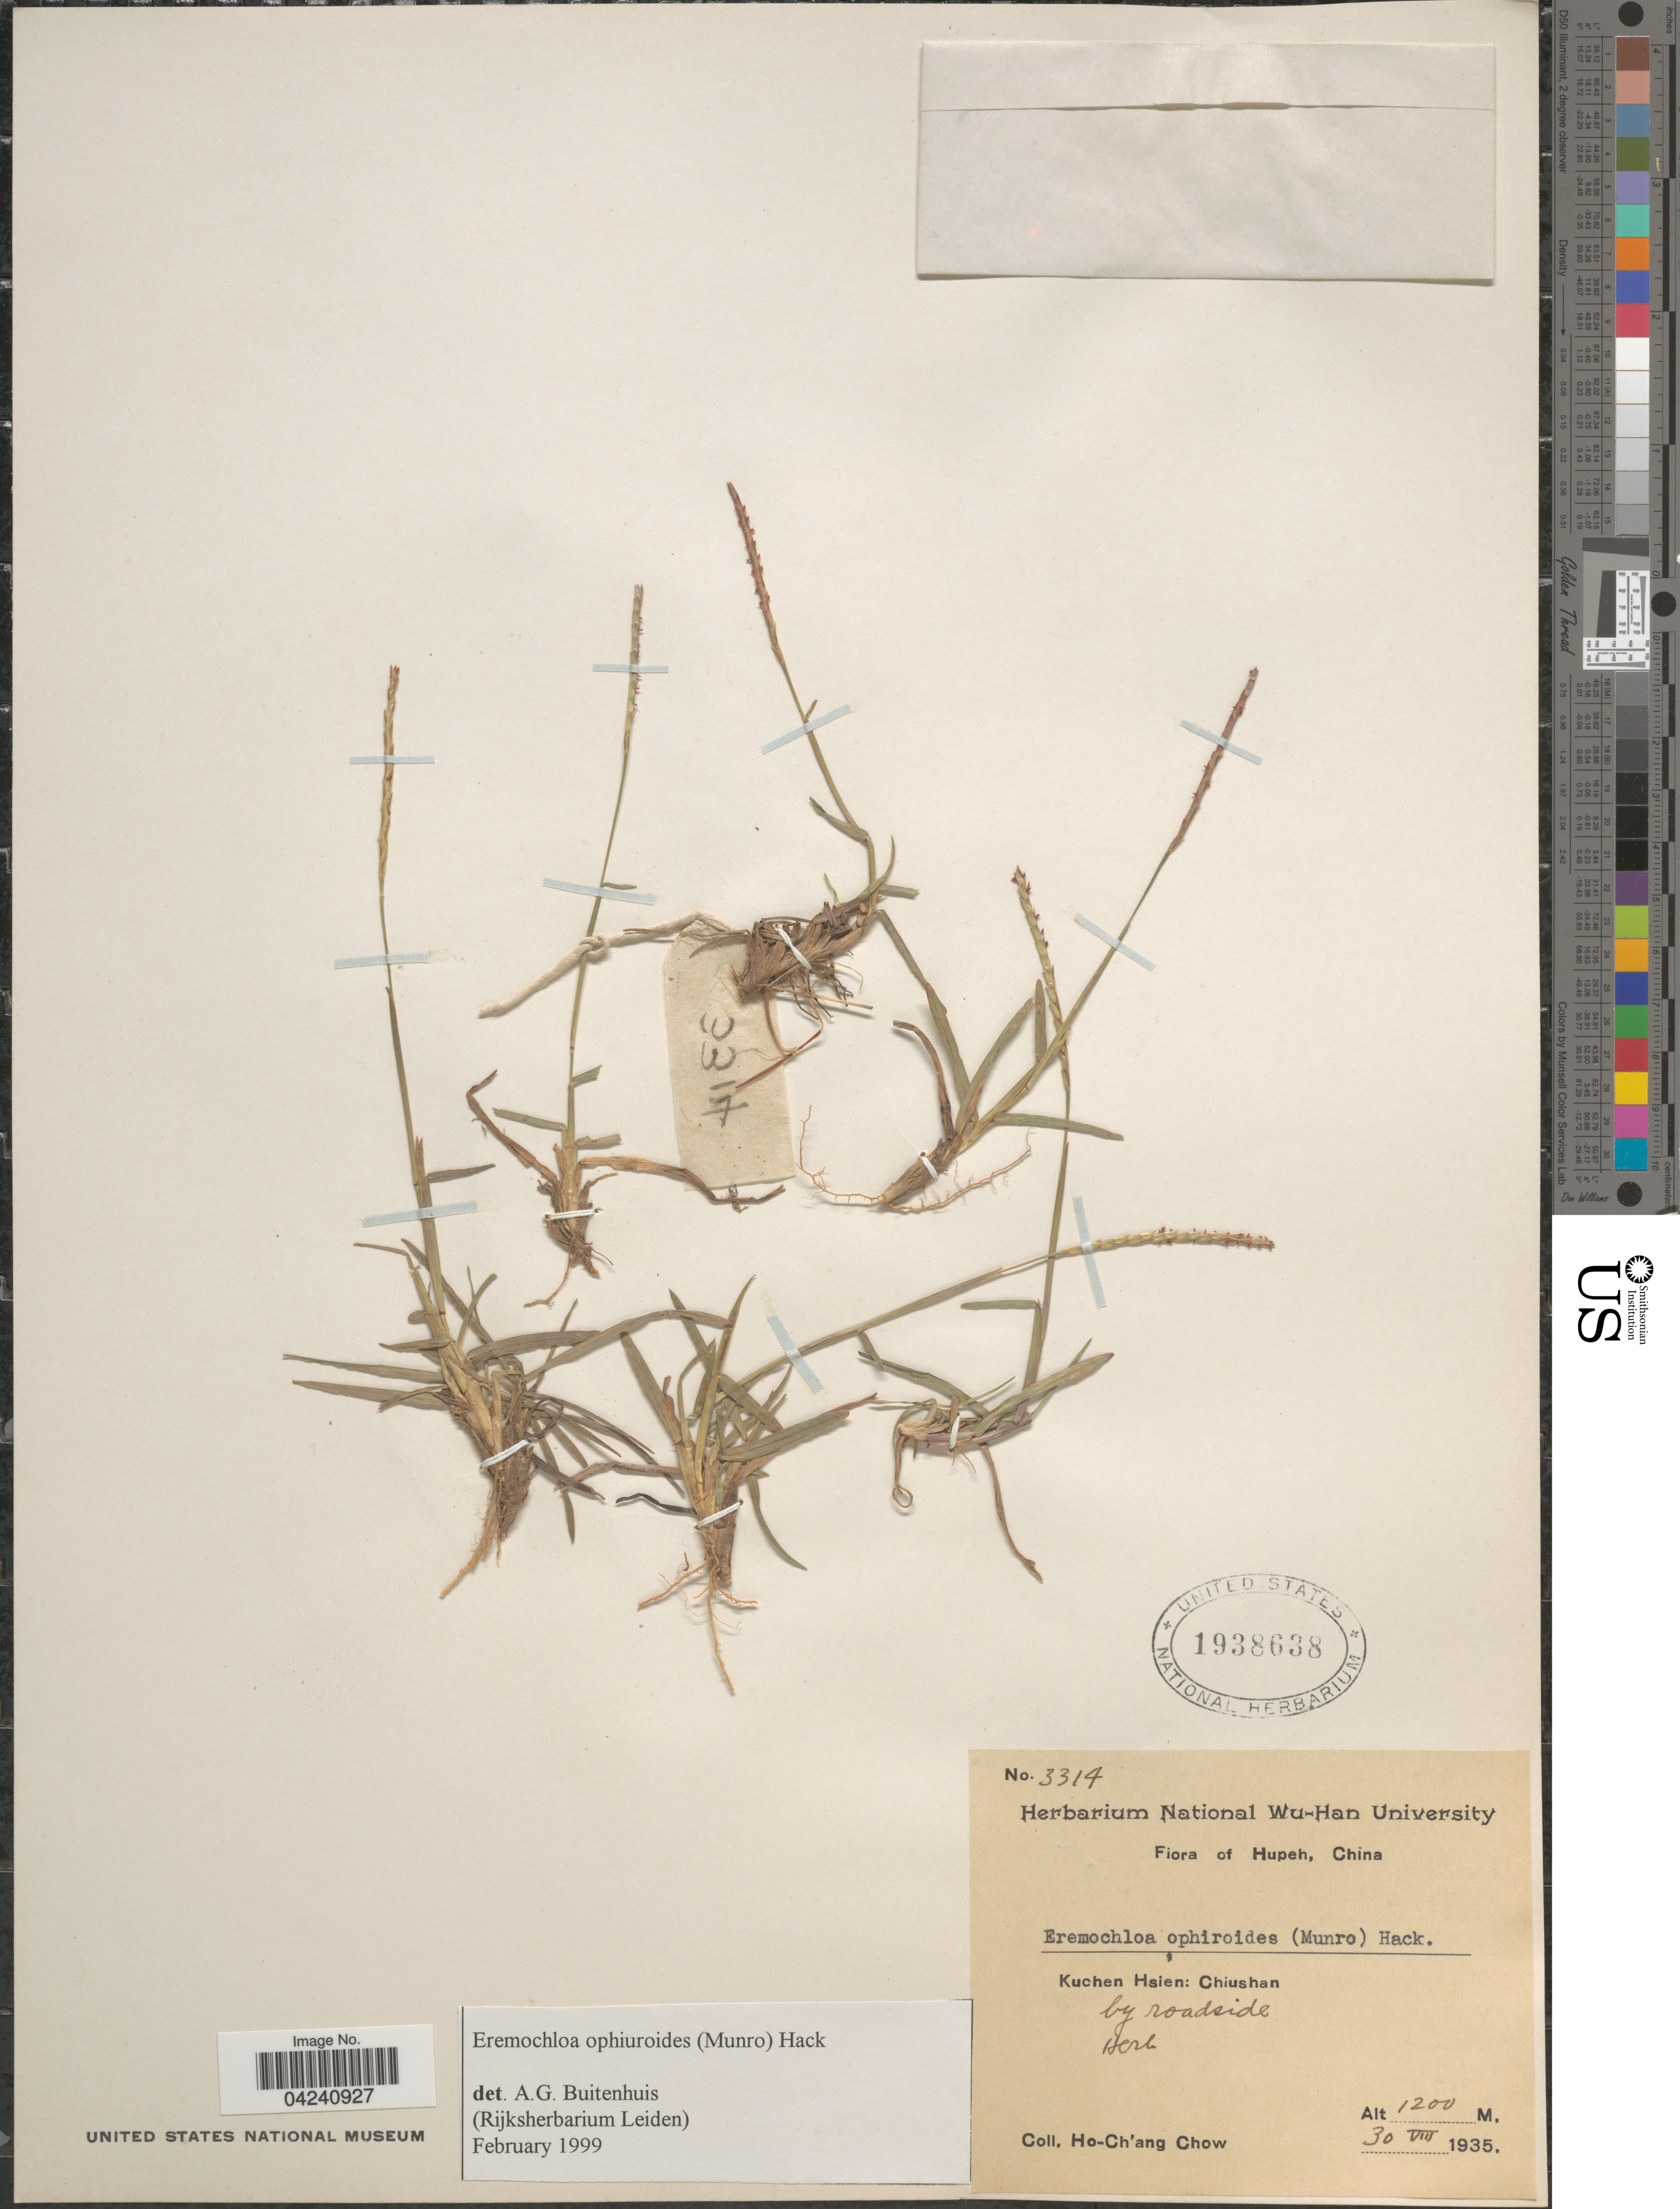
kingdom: Plantae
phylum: Tracheophyta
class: Liliopsida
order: Poales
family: Poaceae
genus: Eremochloa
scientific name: Eremochloa ophiuroides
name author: (Munro) Hack.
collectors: H. Chow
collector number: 3314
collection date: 1935-08-30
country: China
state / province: Hubei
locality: Hupeh. Kuchen Hsien: Chiushan. By roadside.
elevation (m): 1200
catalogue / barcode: US 1938638